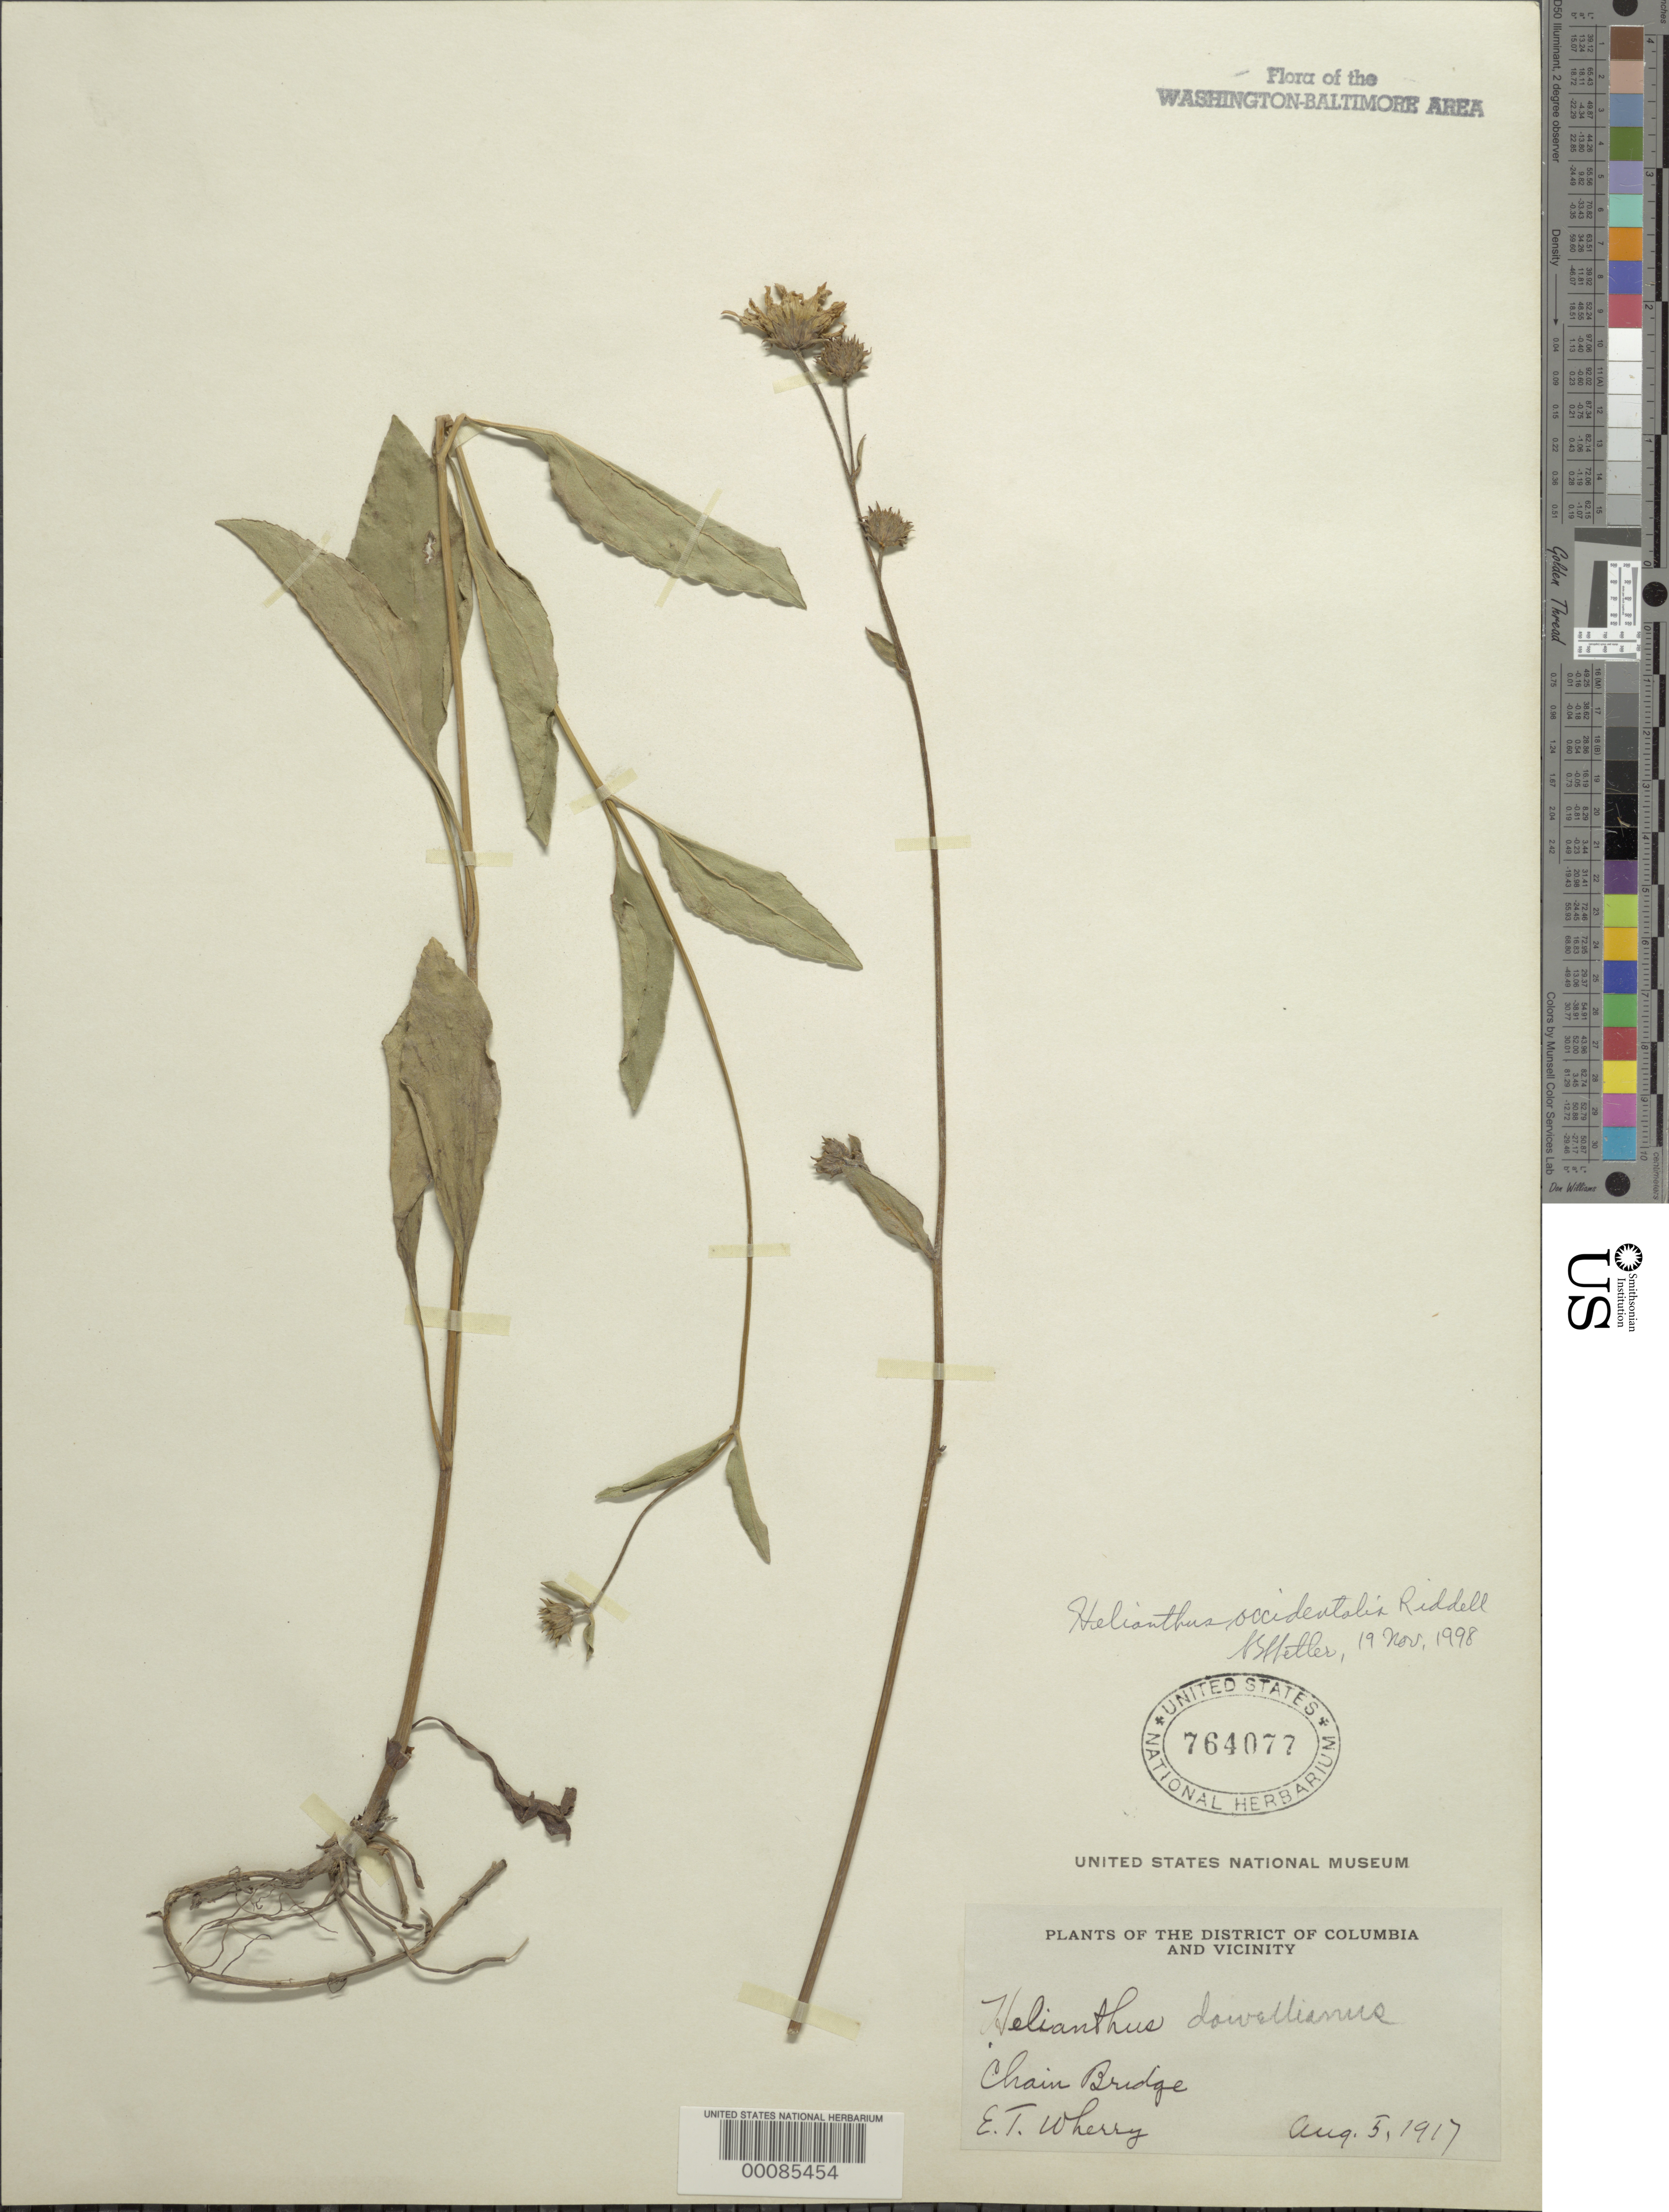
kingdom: Plantae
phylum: Tracheophyta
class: Magnoliopsida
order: Asterales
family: Asteraceae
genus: Helianthus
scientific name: Helianthus occidentalis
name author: Riddell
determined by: Shetler, Stanwyn G., (US), NMNH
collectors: E. T. Wherry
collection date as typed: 05 Aug 1917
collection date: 1917-08-05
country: United States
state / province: District of Columbia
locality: Chain Bridge C. & O. Canal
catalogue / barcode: US 764077